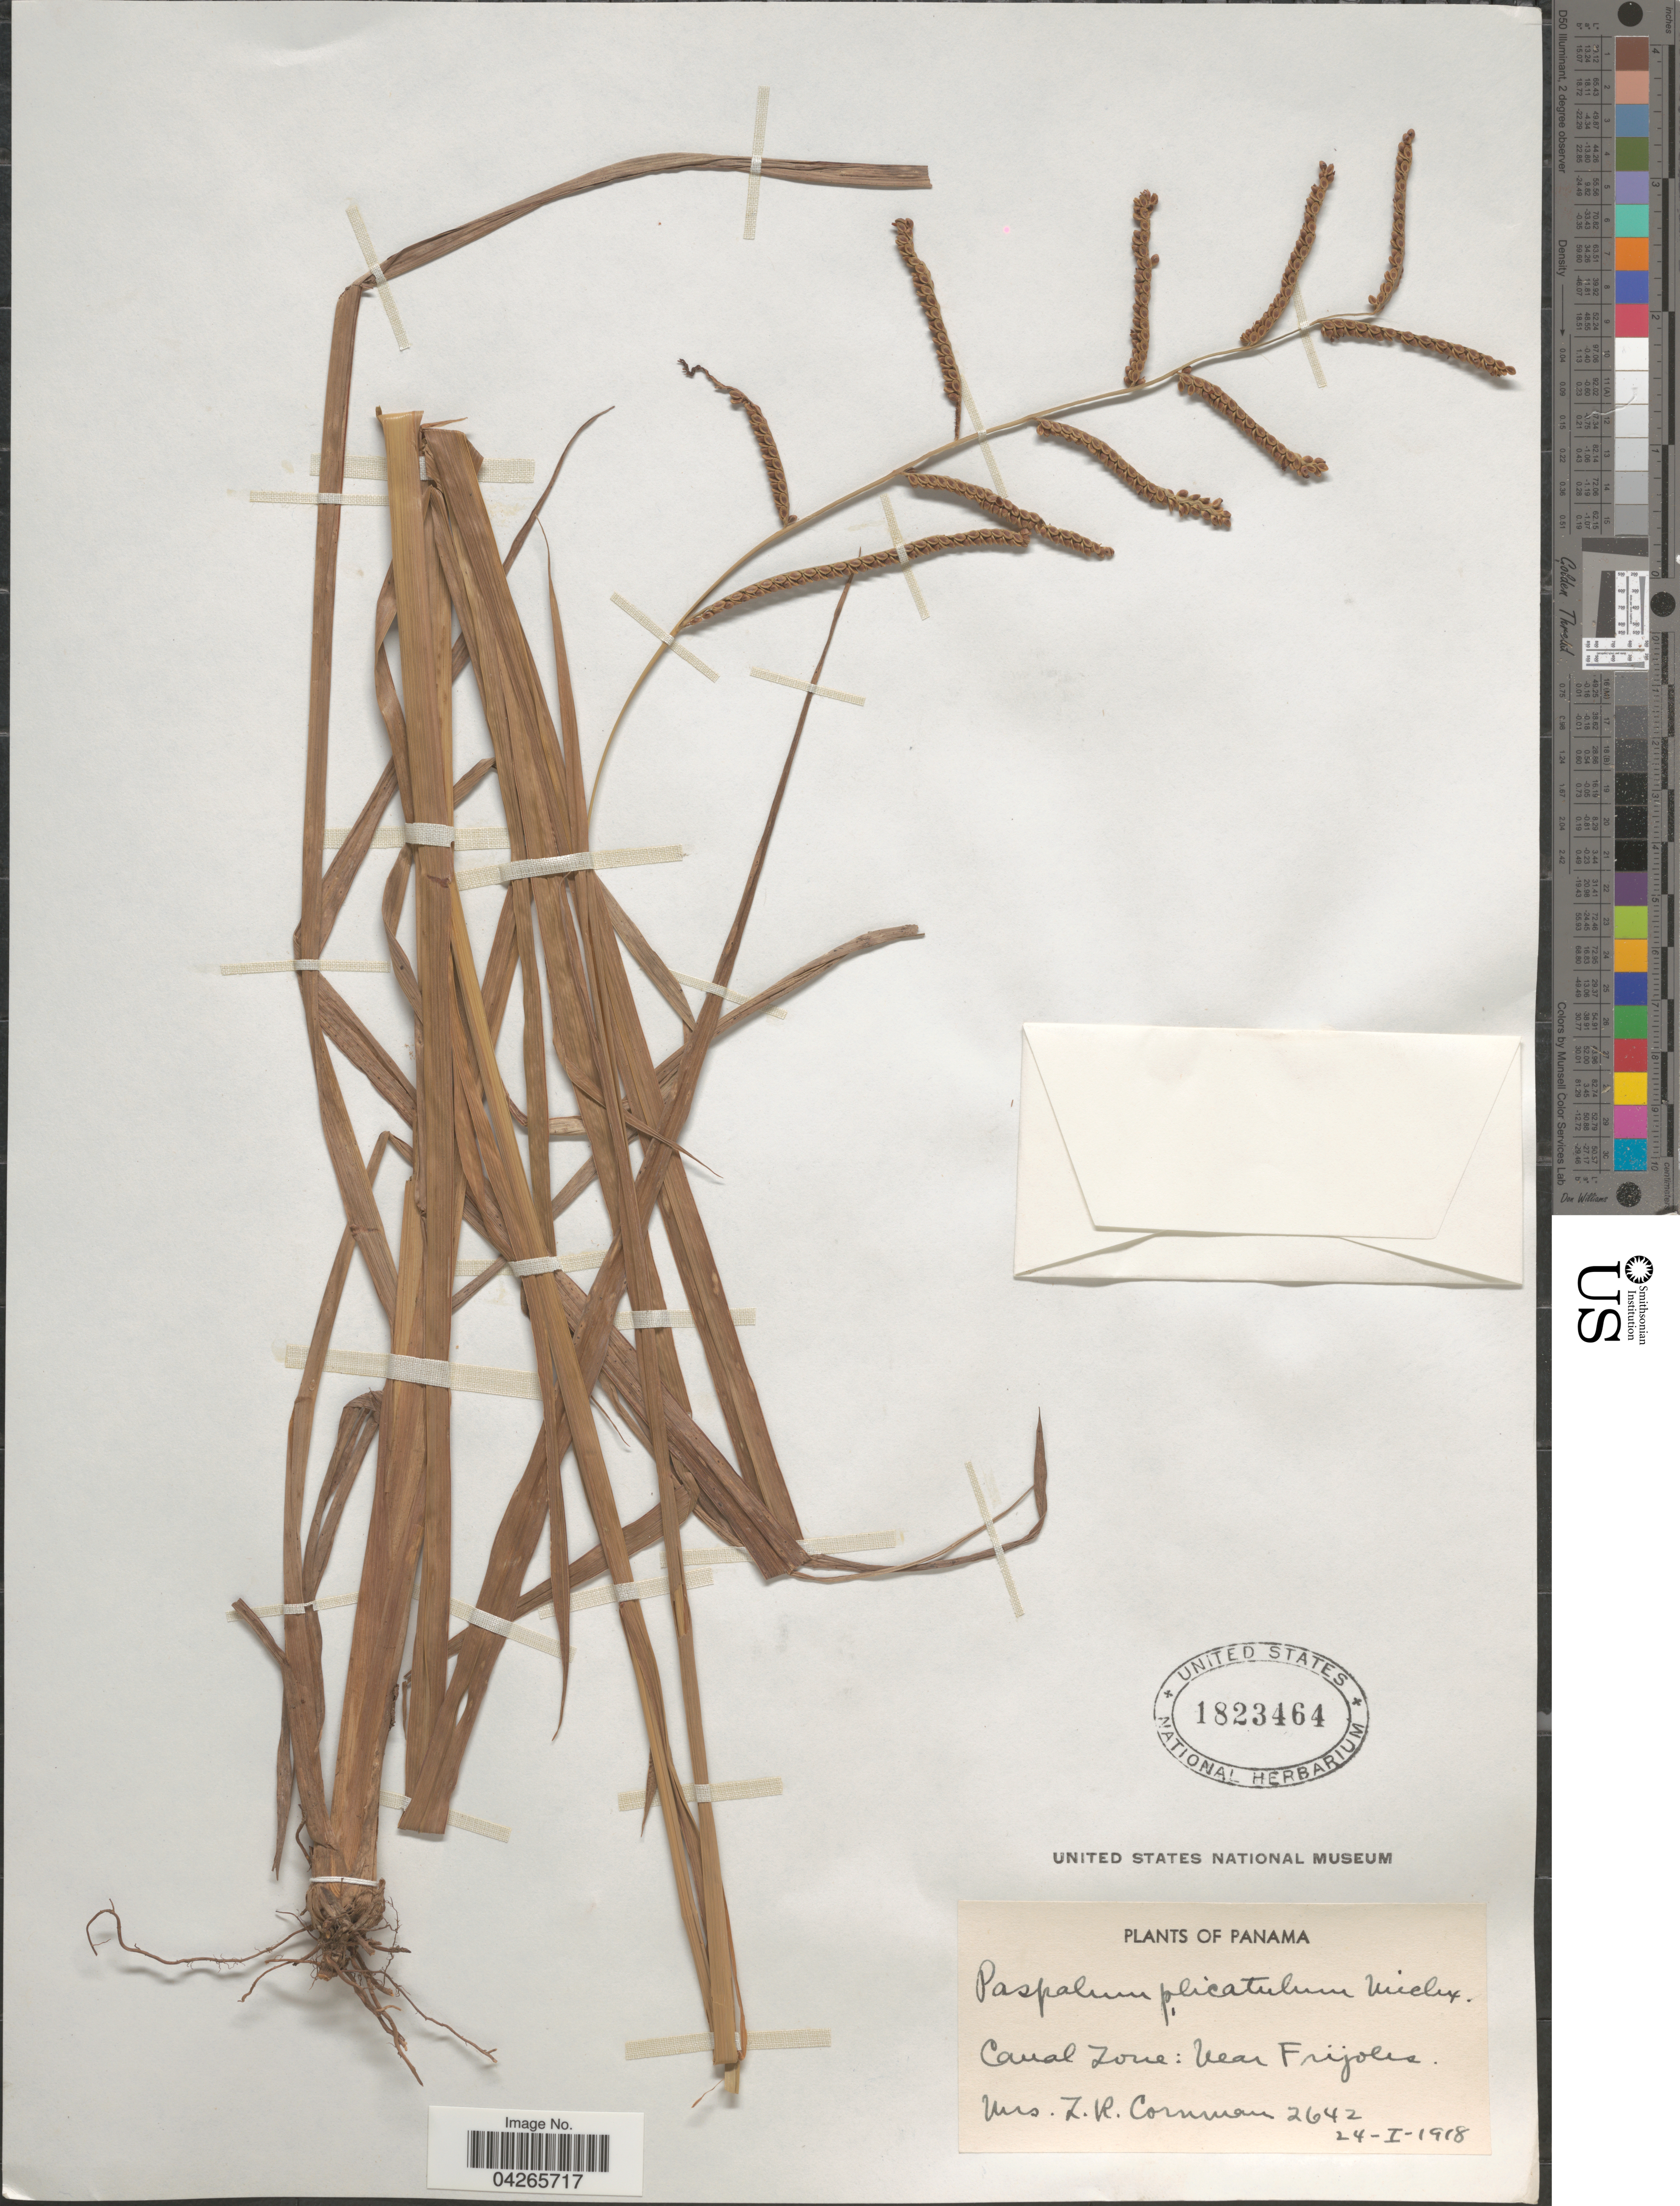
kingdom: Plantae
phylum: Tracheophyta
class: Liliopsida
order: Poales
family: Poaceae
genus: Paspalum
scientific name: Paspalum plicatulum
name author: Michx.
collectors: L. Cornman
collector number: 2642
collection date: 1918-01-24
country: Panama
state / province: Colón / Panamá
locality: Canal Zone: Near Frijoles.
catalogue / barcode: US 1823464